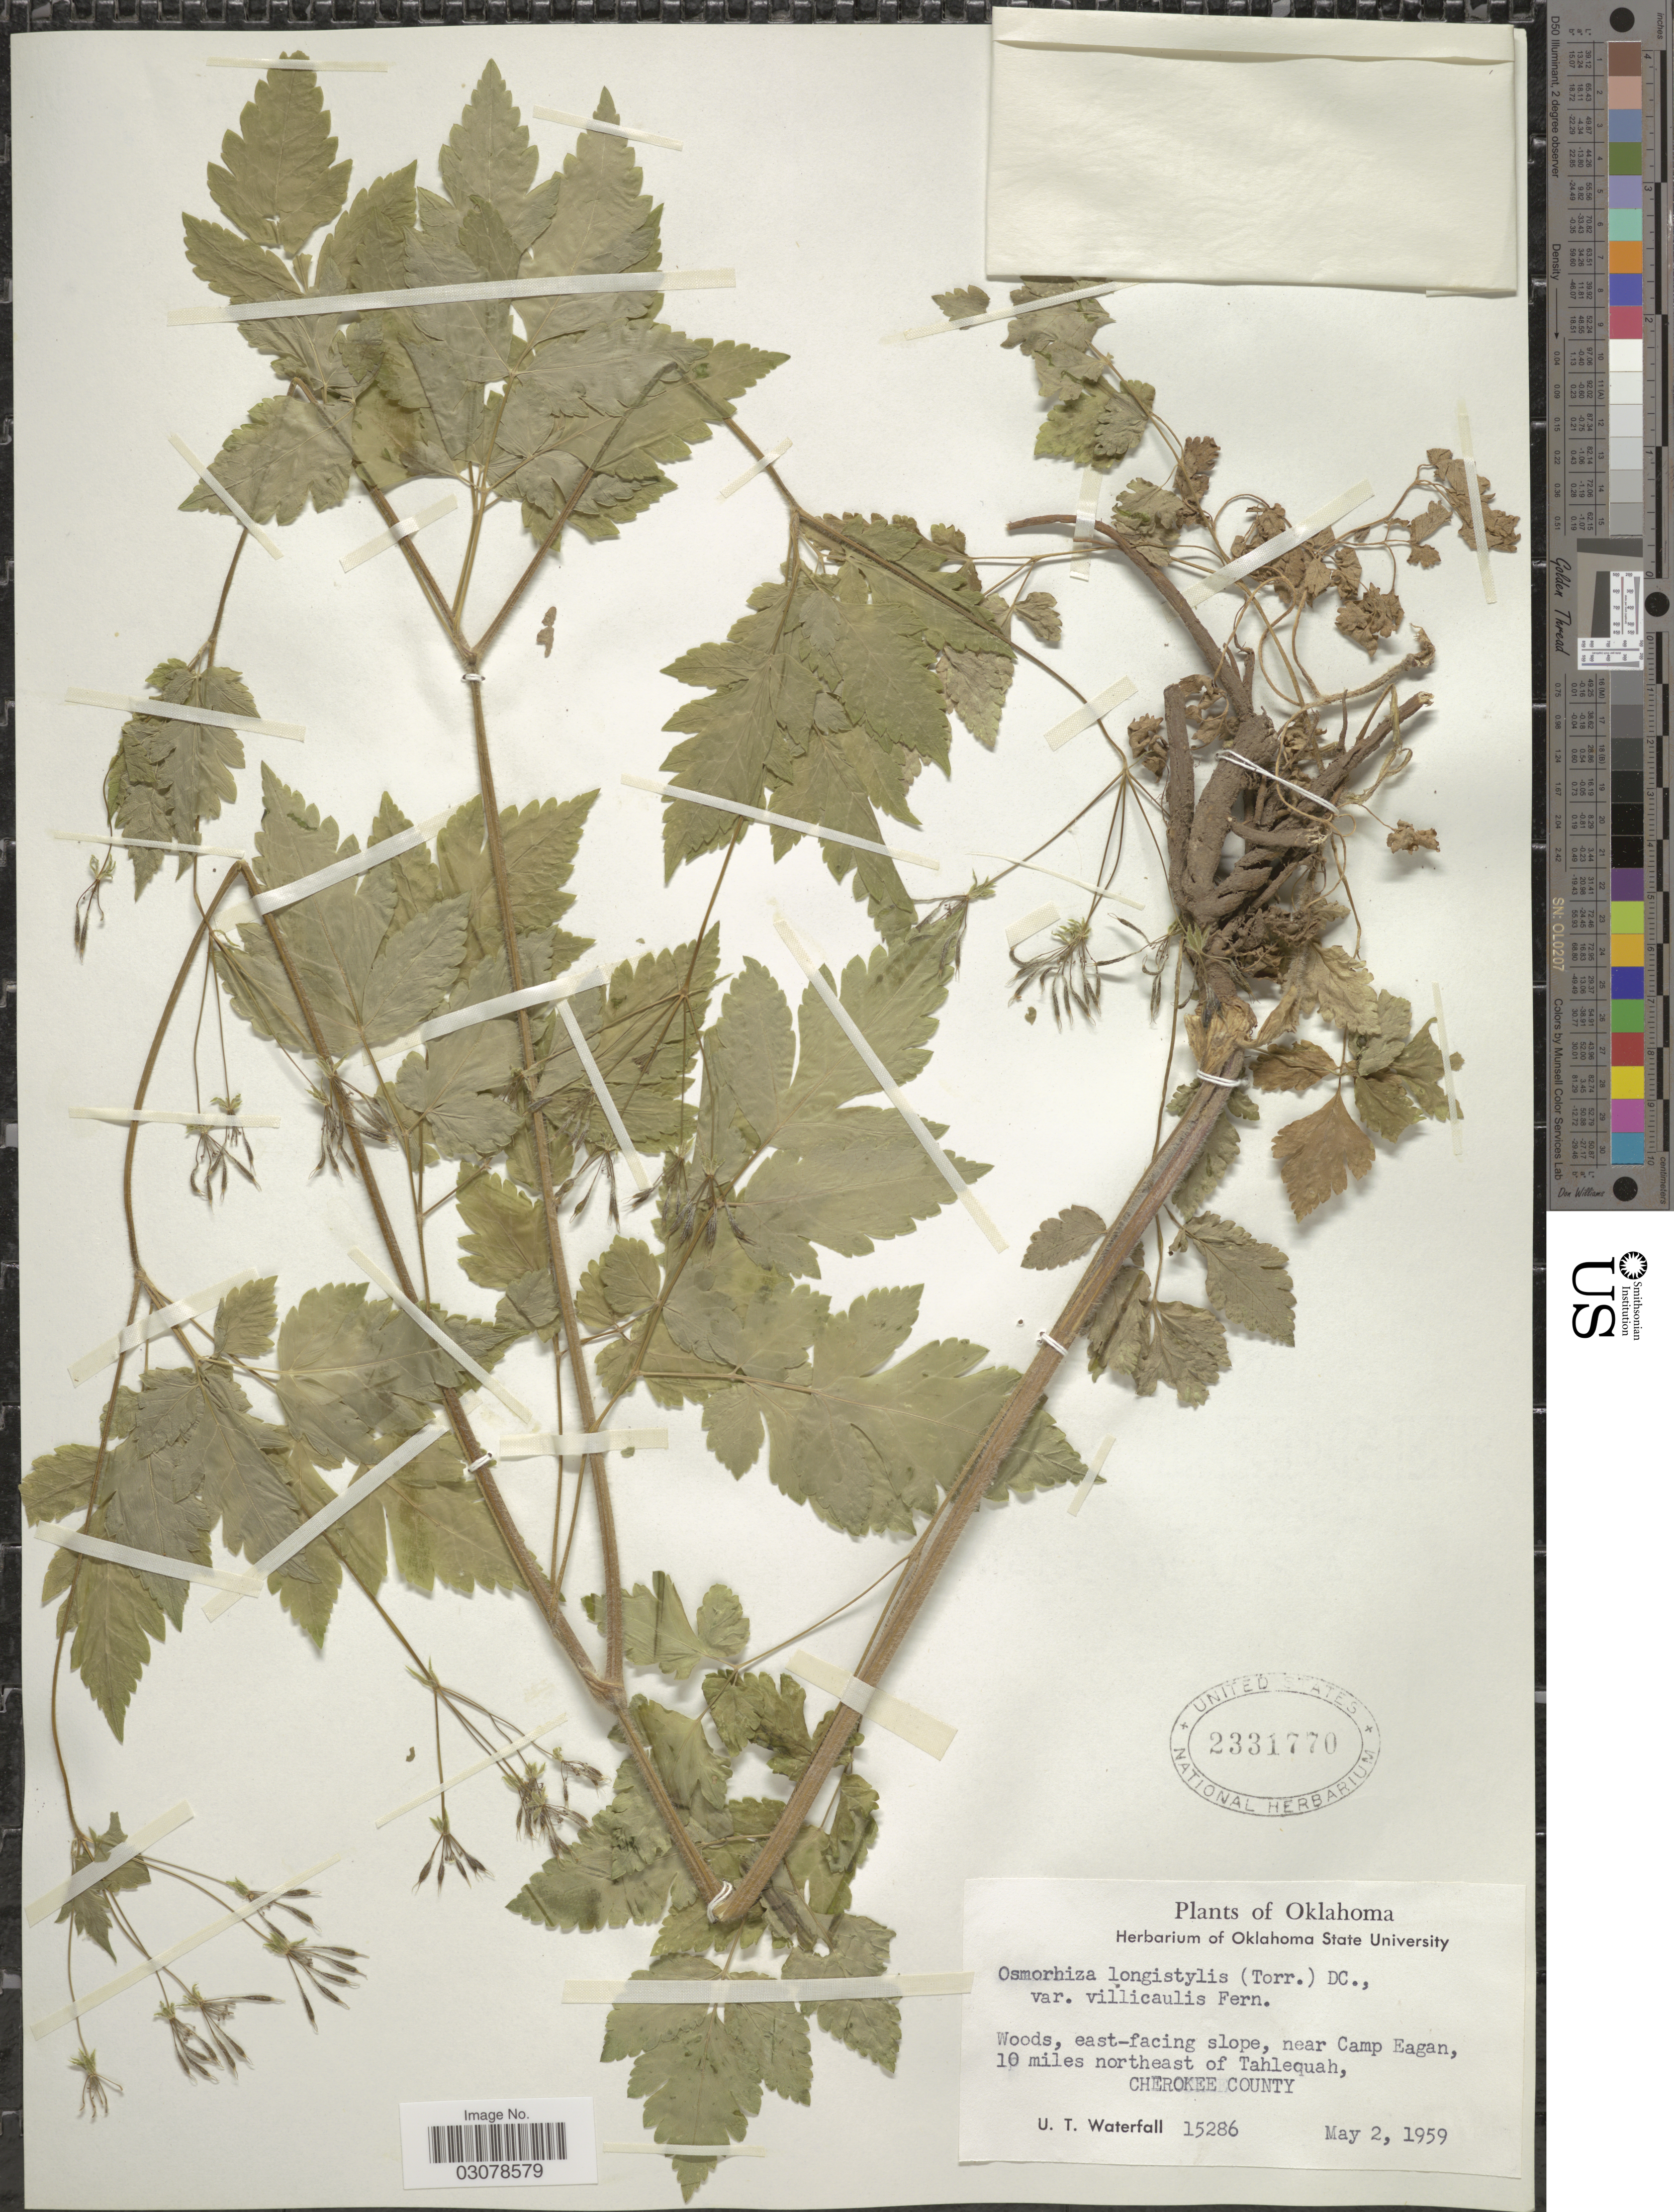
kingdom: Plantae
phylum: Tracheophyta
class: Magnoliopsida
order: Apiales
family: Apiaceae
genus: Osmorhiza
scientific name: Osmorhiza longistylis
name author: (Torr.) DC.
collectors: U. T. Waterfall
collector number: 15286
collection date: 1959-05-02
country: United States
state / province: Oklahoma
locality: Woods, east-facing slope, near Camp Eagan, 10 miles northeast of Tahlequah, Cherokee County.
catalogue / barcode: US 2331770